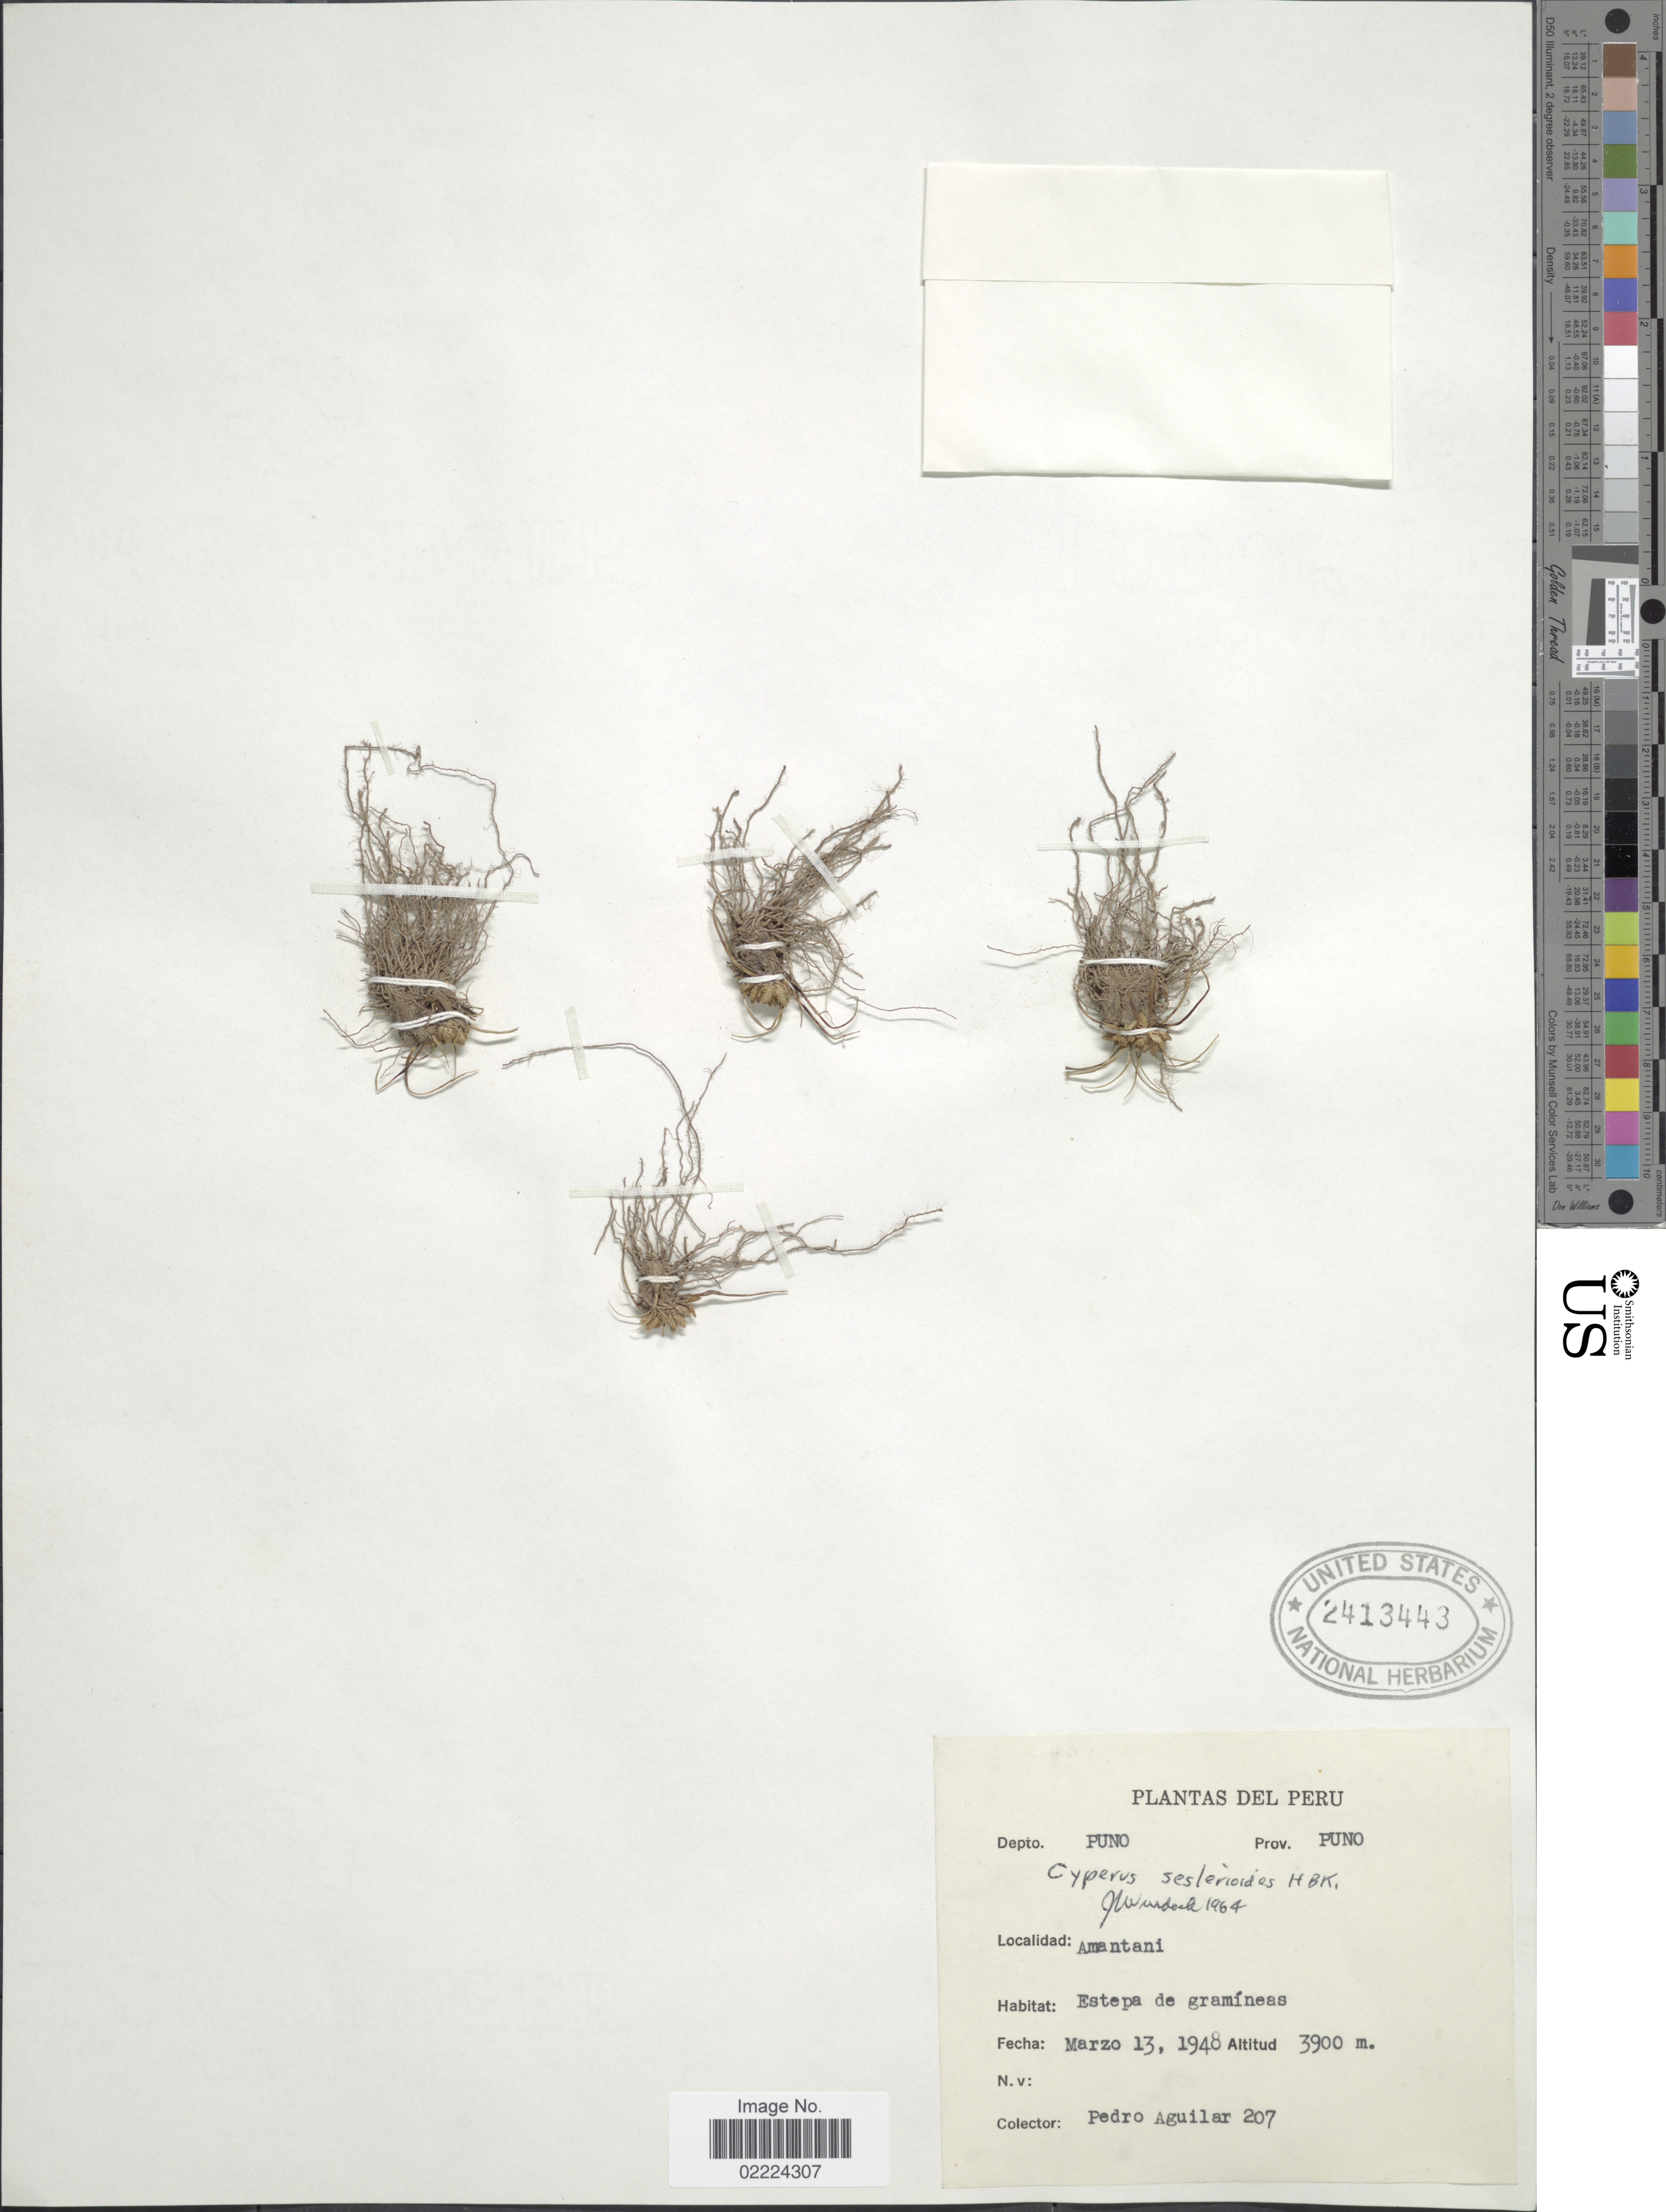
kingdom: Plantae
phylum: Tracheophyta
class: Liliopsida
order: Poales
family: Cyperaceae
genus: Cyperus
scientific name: Cyperus seslerioides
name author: Kunth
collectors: P. Aguilar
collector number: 207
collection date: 1948-03-13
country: Peru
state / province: Puno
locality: Prov. Puno, Amantani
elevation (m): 3900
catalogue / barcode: US 2413443